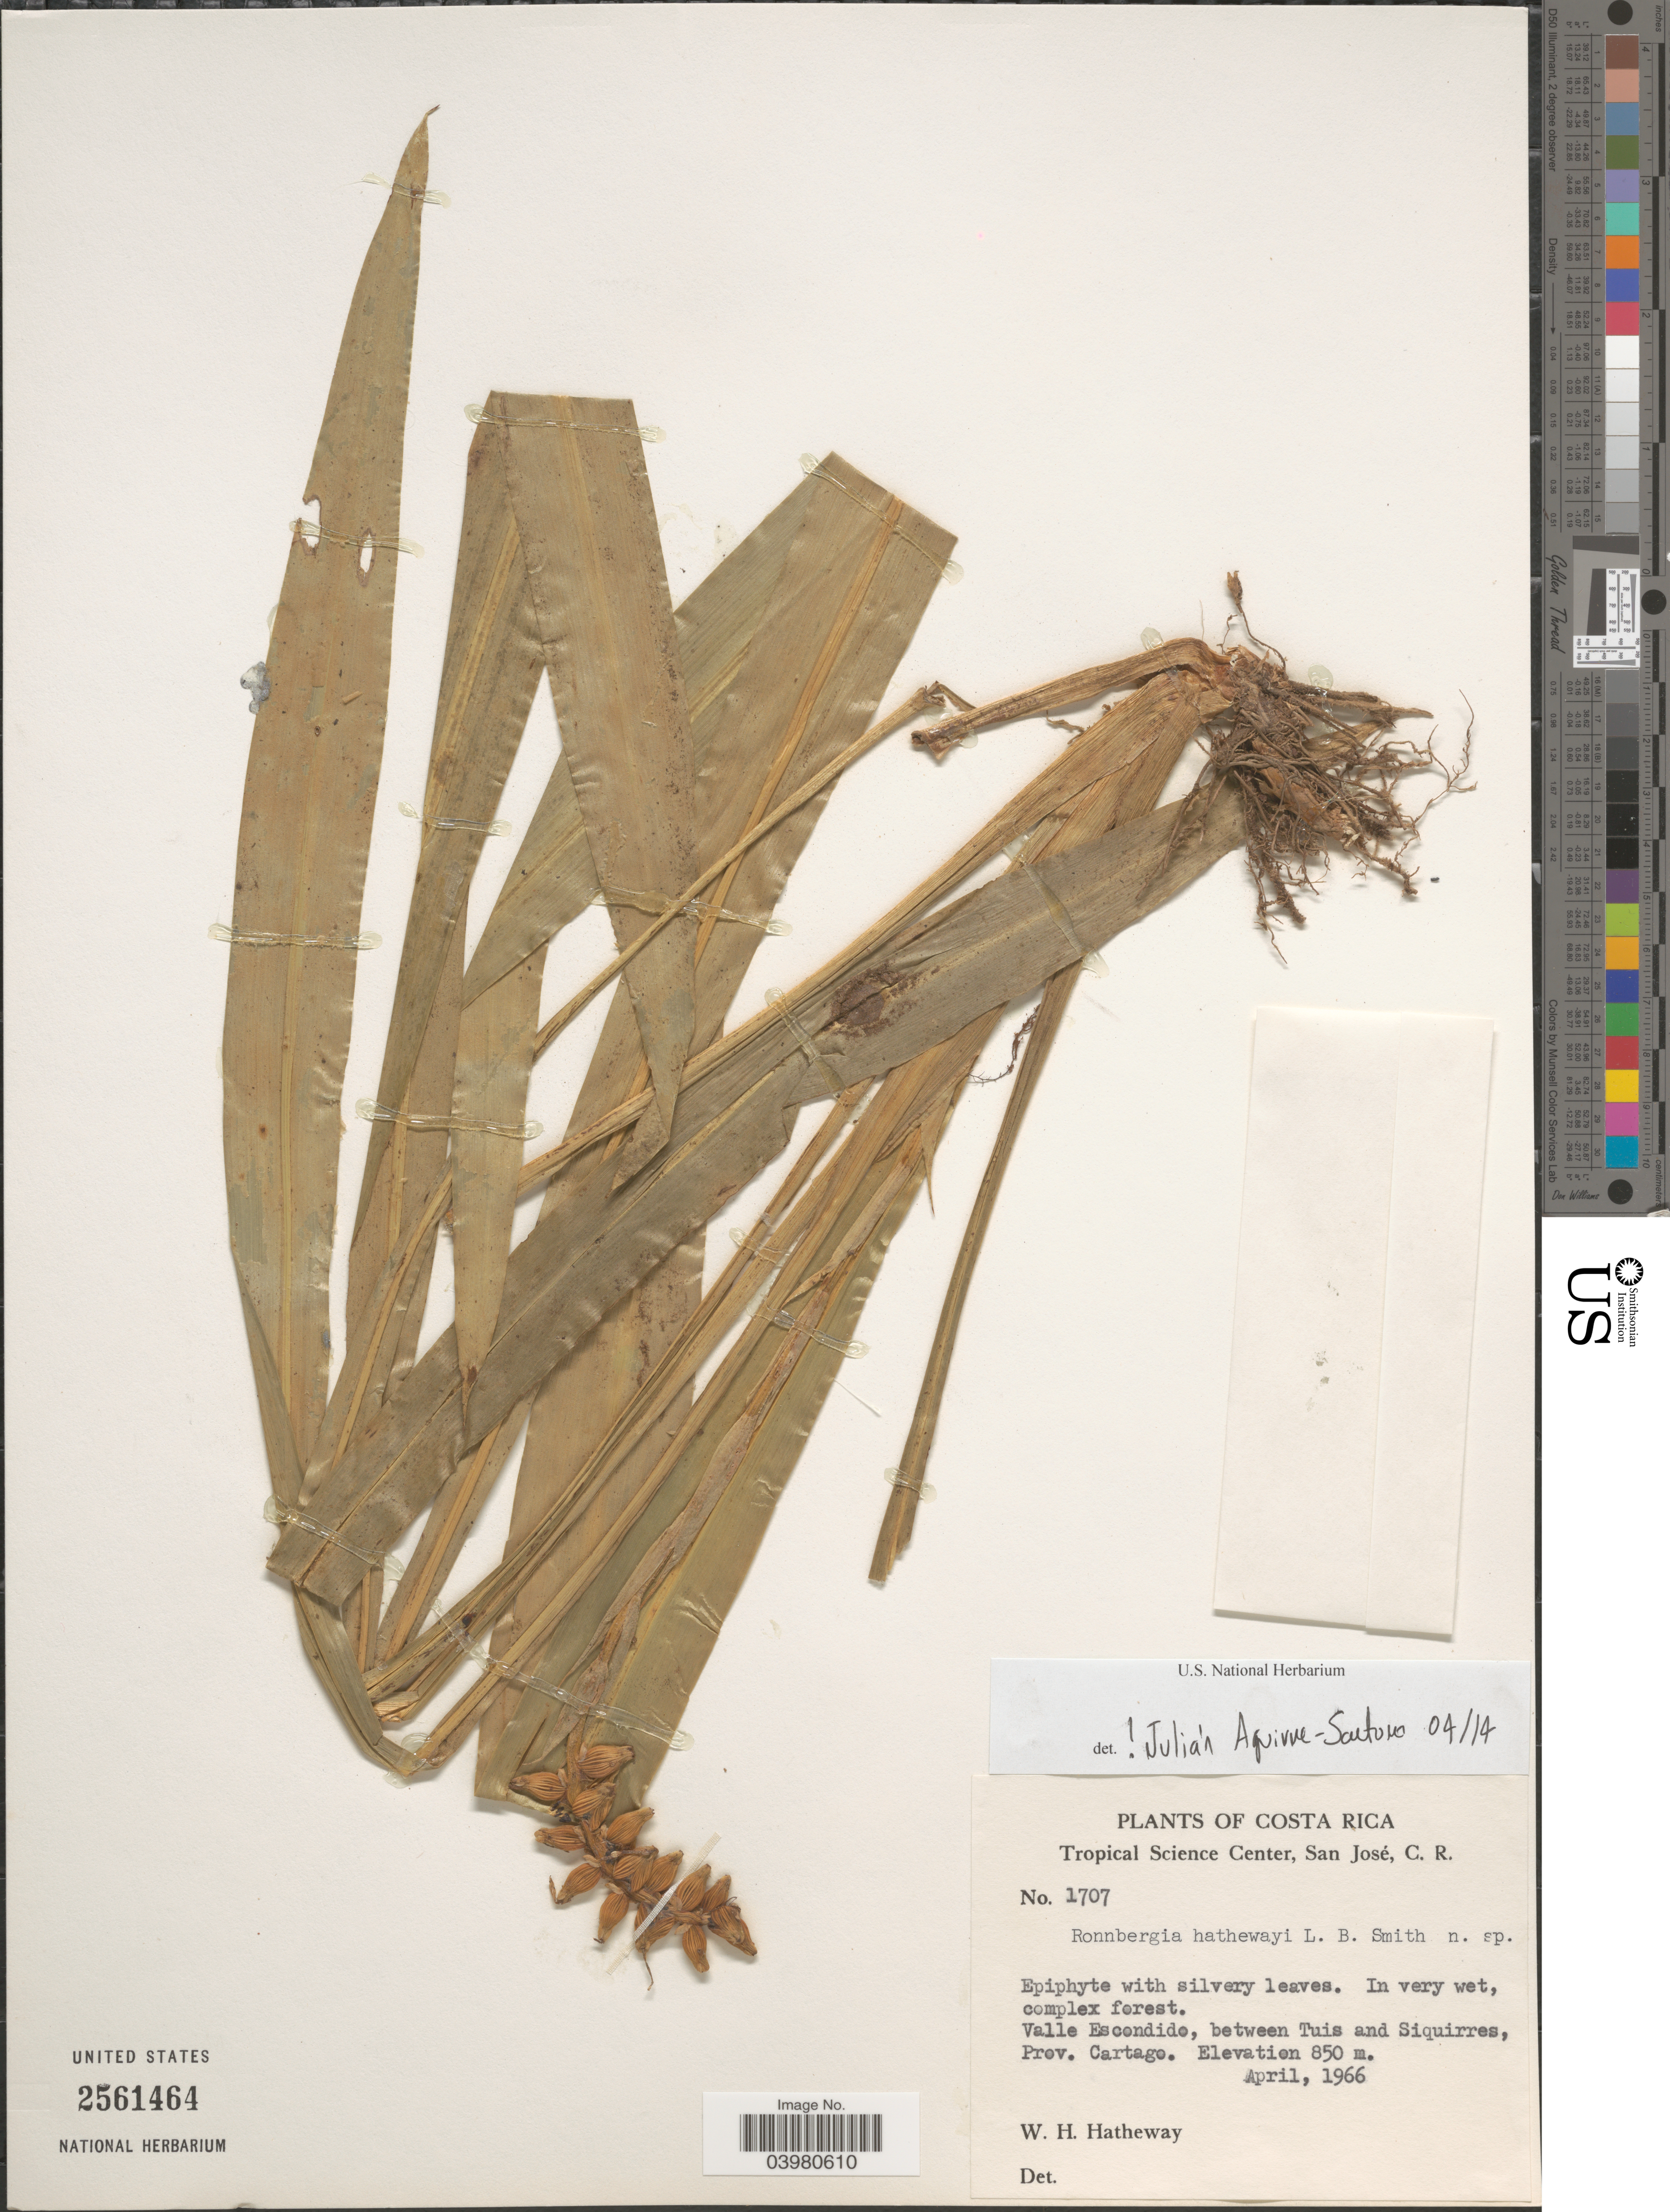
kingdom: Plantae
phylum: Tracheophyta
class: Liliopsida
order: Poales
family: Bromeliaceae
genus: Ronnbergia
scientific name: Ronnbergia hathewayi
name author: L.B. Sm.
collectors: W. H. Hatheway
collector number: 1707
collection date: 1966-04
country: Costa Rica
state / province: Cartago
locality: Valle Escondido, between Tuis and Siquirres.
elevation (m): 850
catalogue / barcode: US 2561464